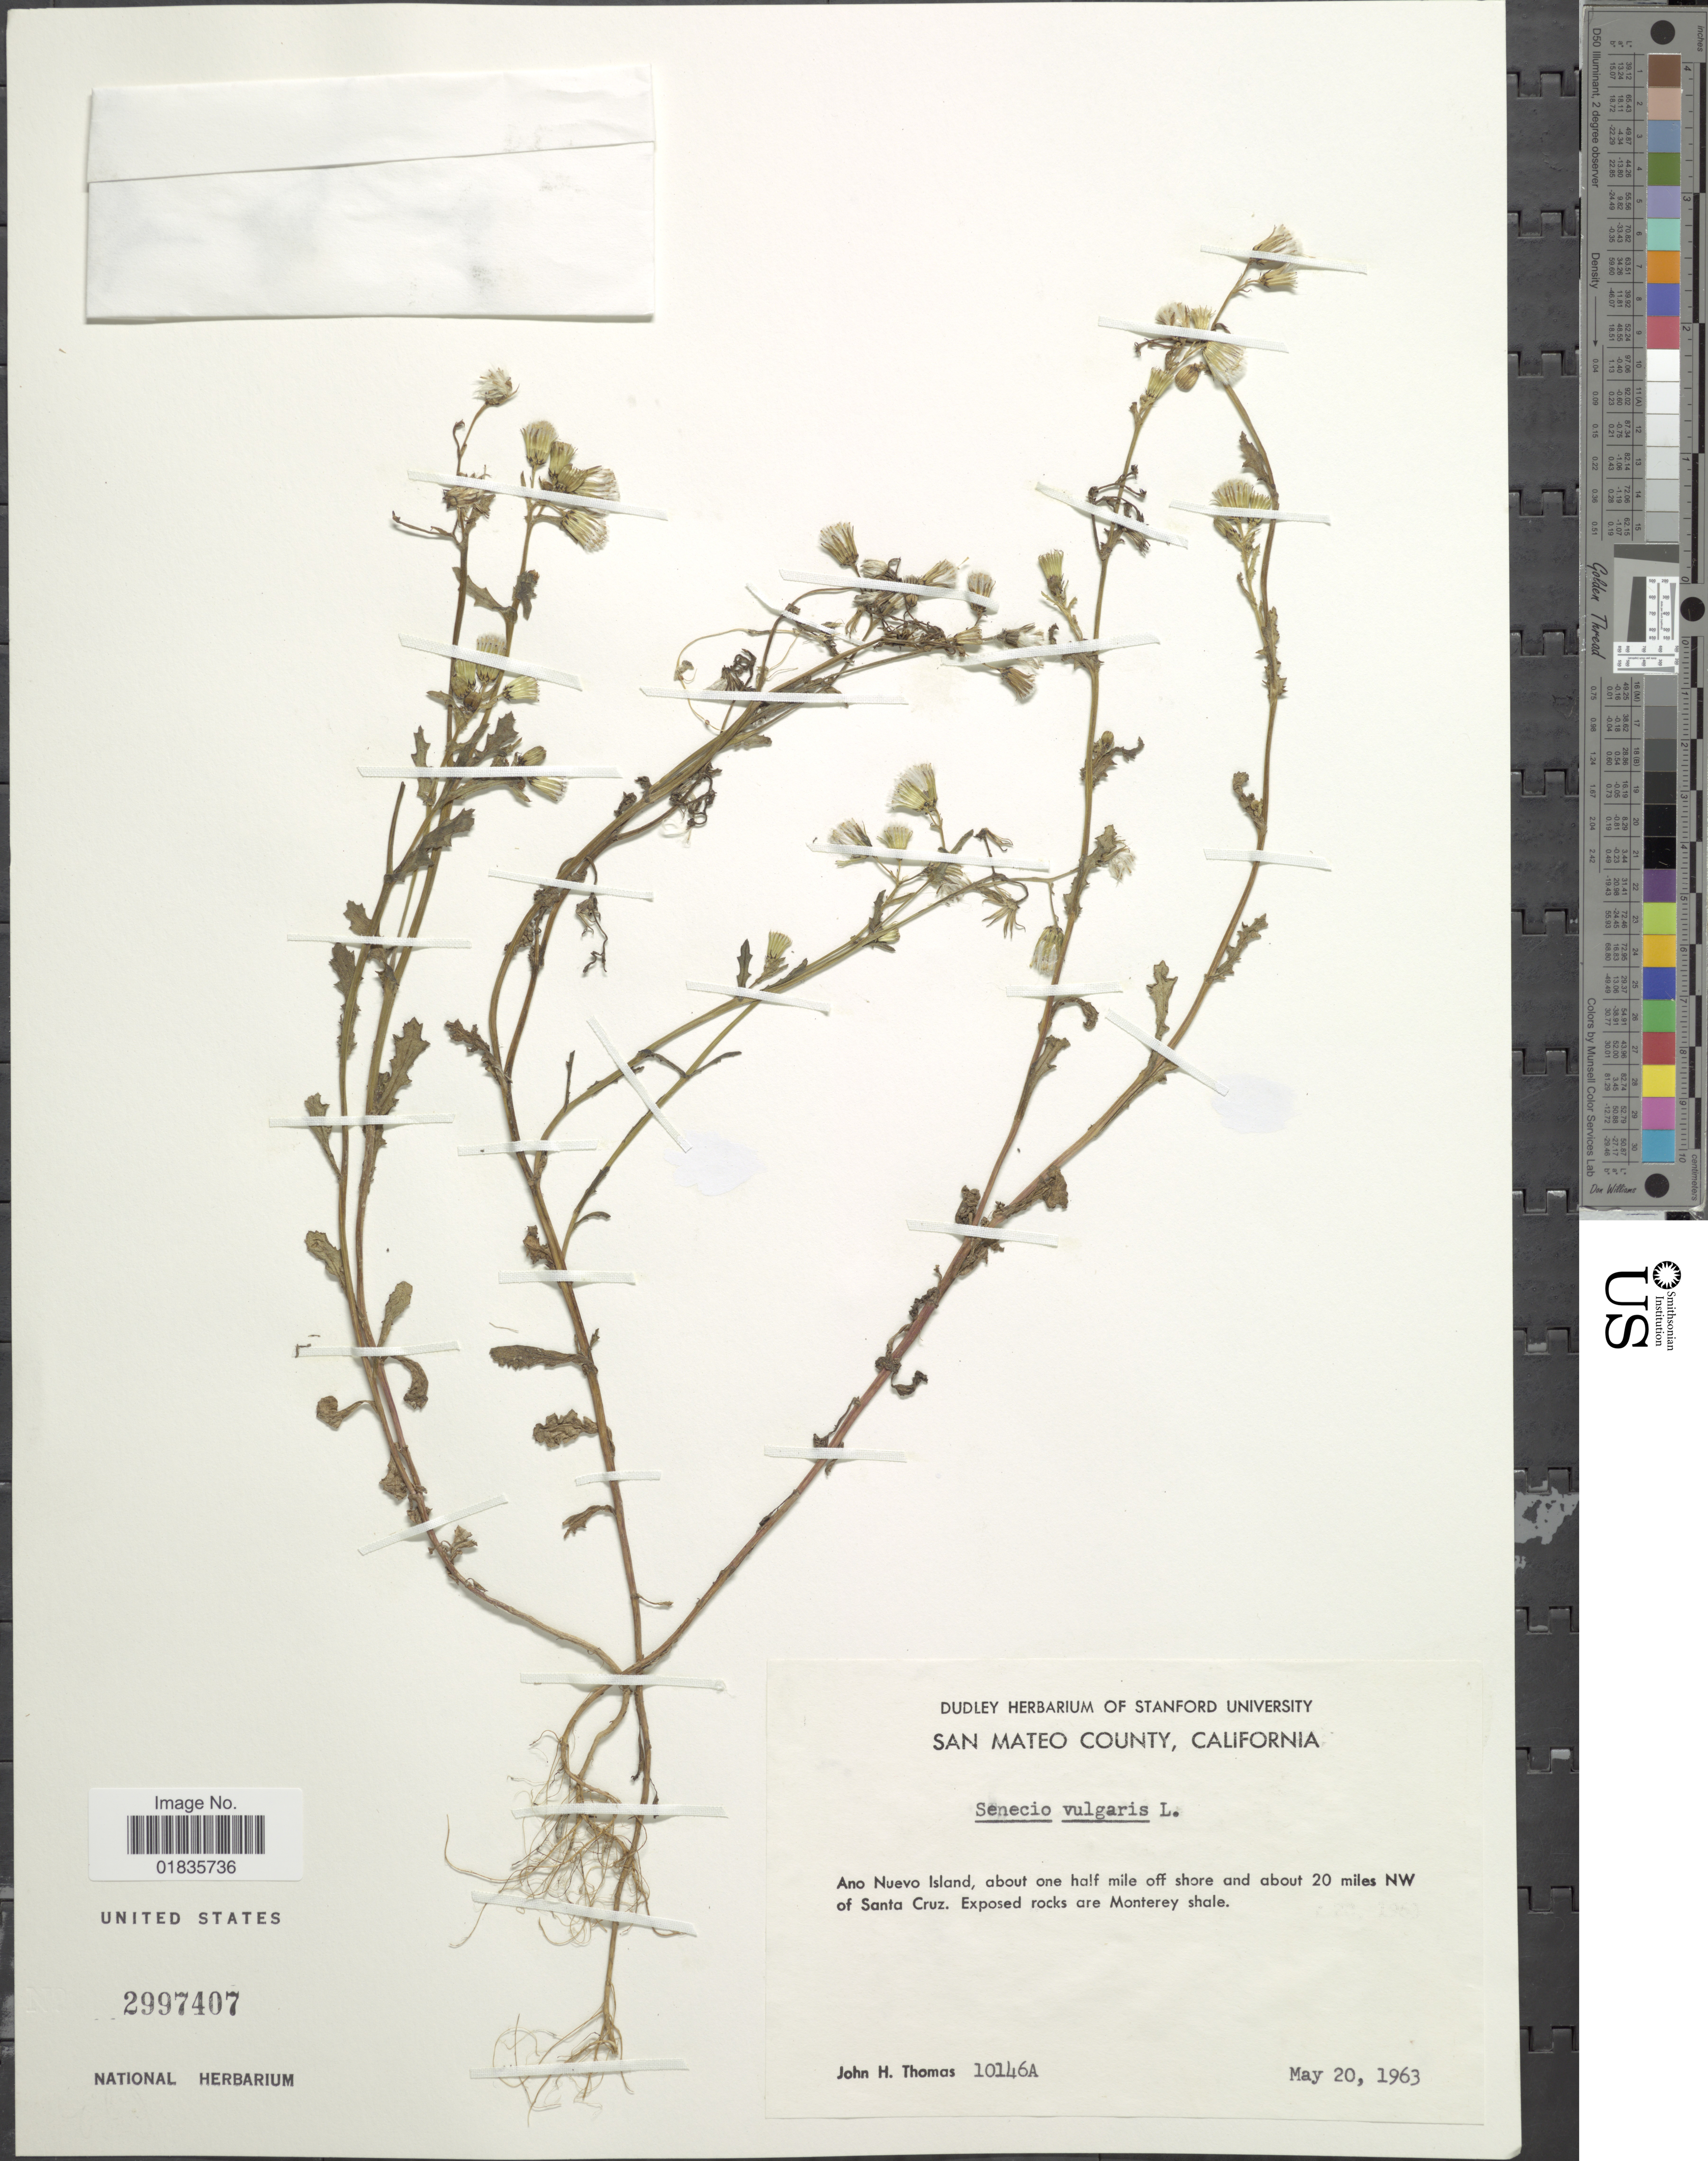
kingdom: Plantae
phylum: Tracheophyta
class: Magnoliopsida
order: Asterales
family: Asteraceae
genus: Senecio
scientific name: Senecio vulgaris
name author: L.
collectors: J. H. Thomas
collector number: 10146A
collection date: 1963-05-20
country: United States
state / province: California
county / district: San Mateo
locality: San Mateo County, Ano Nuevo Island, about one half mile off shore and about 20 miles NW of Santa Cruz, exposed rock are Monterey shale.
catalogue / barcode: US 2997407